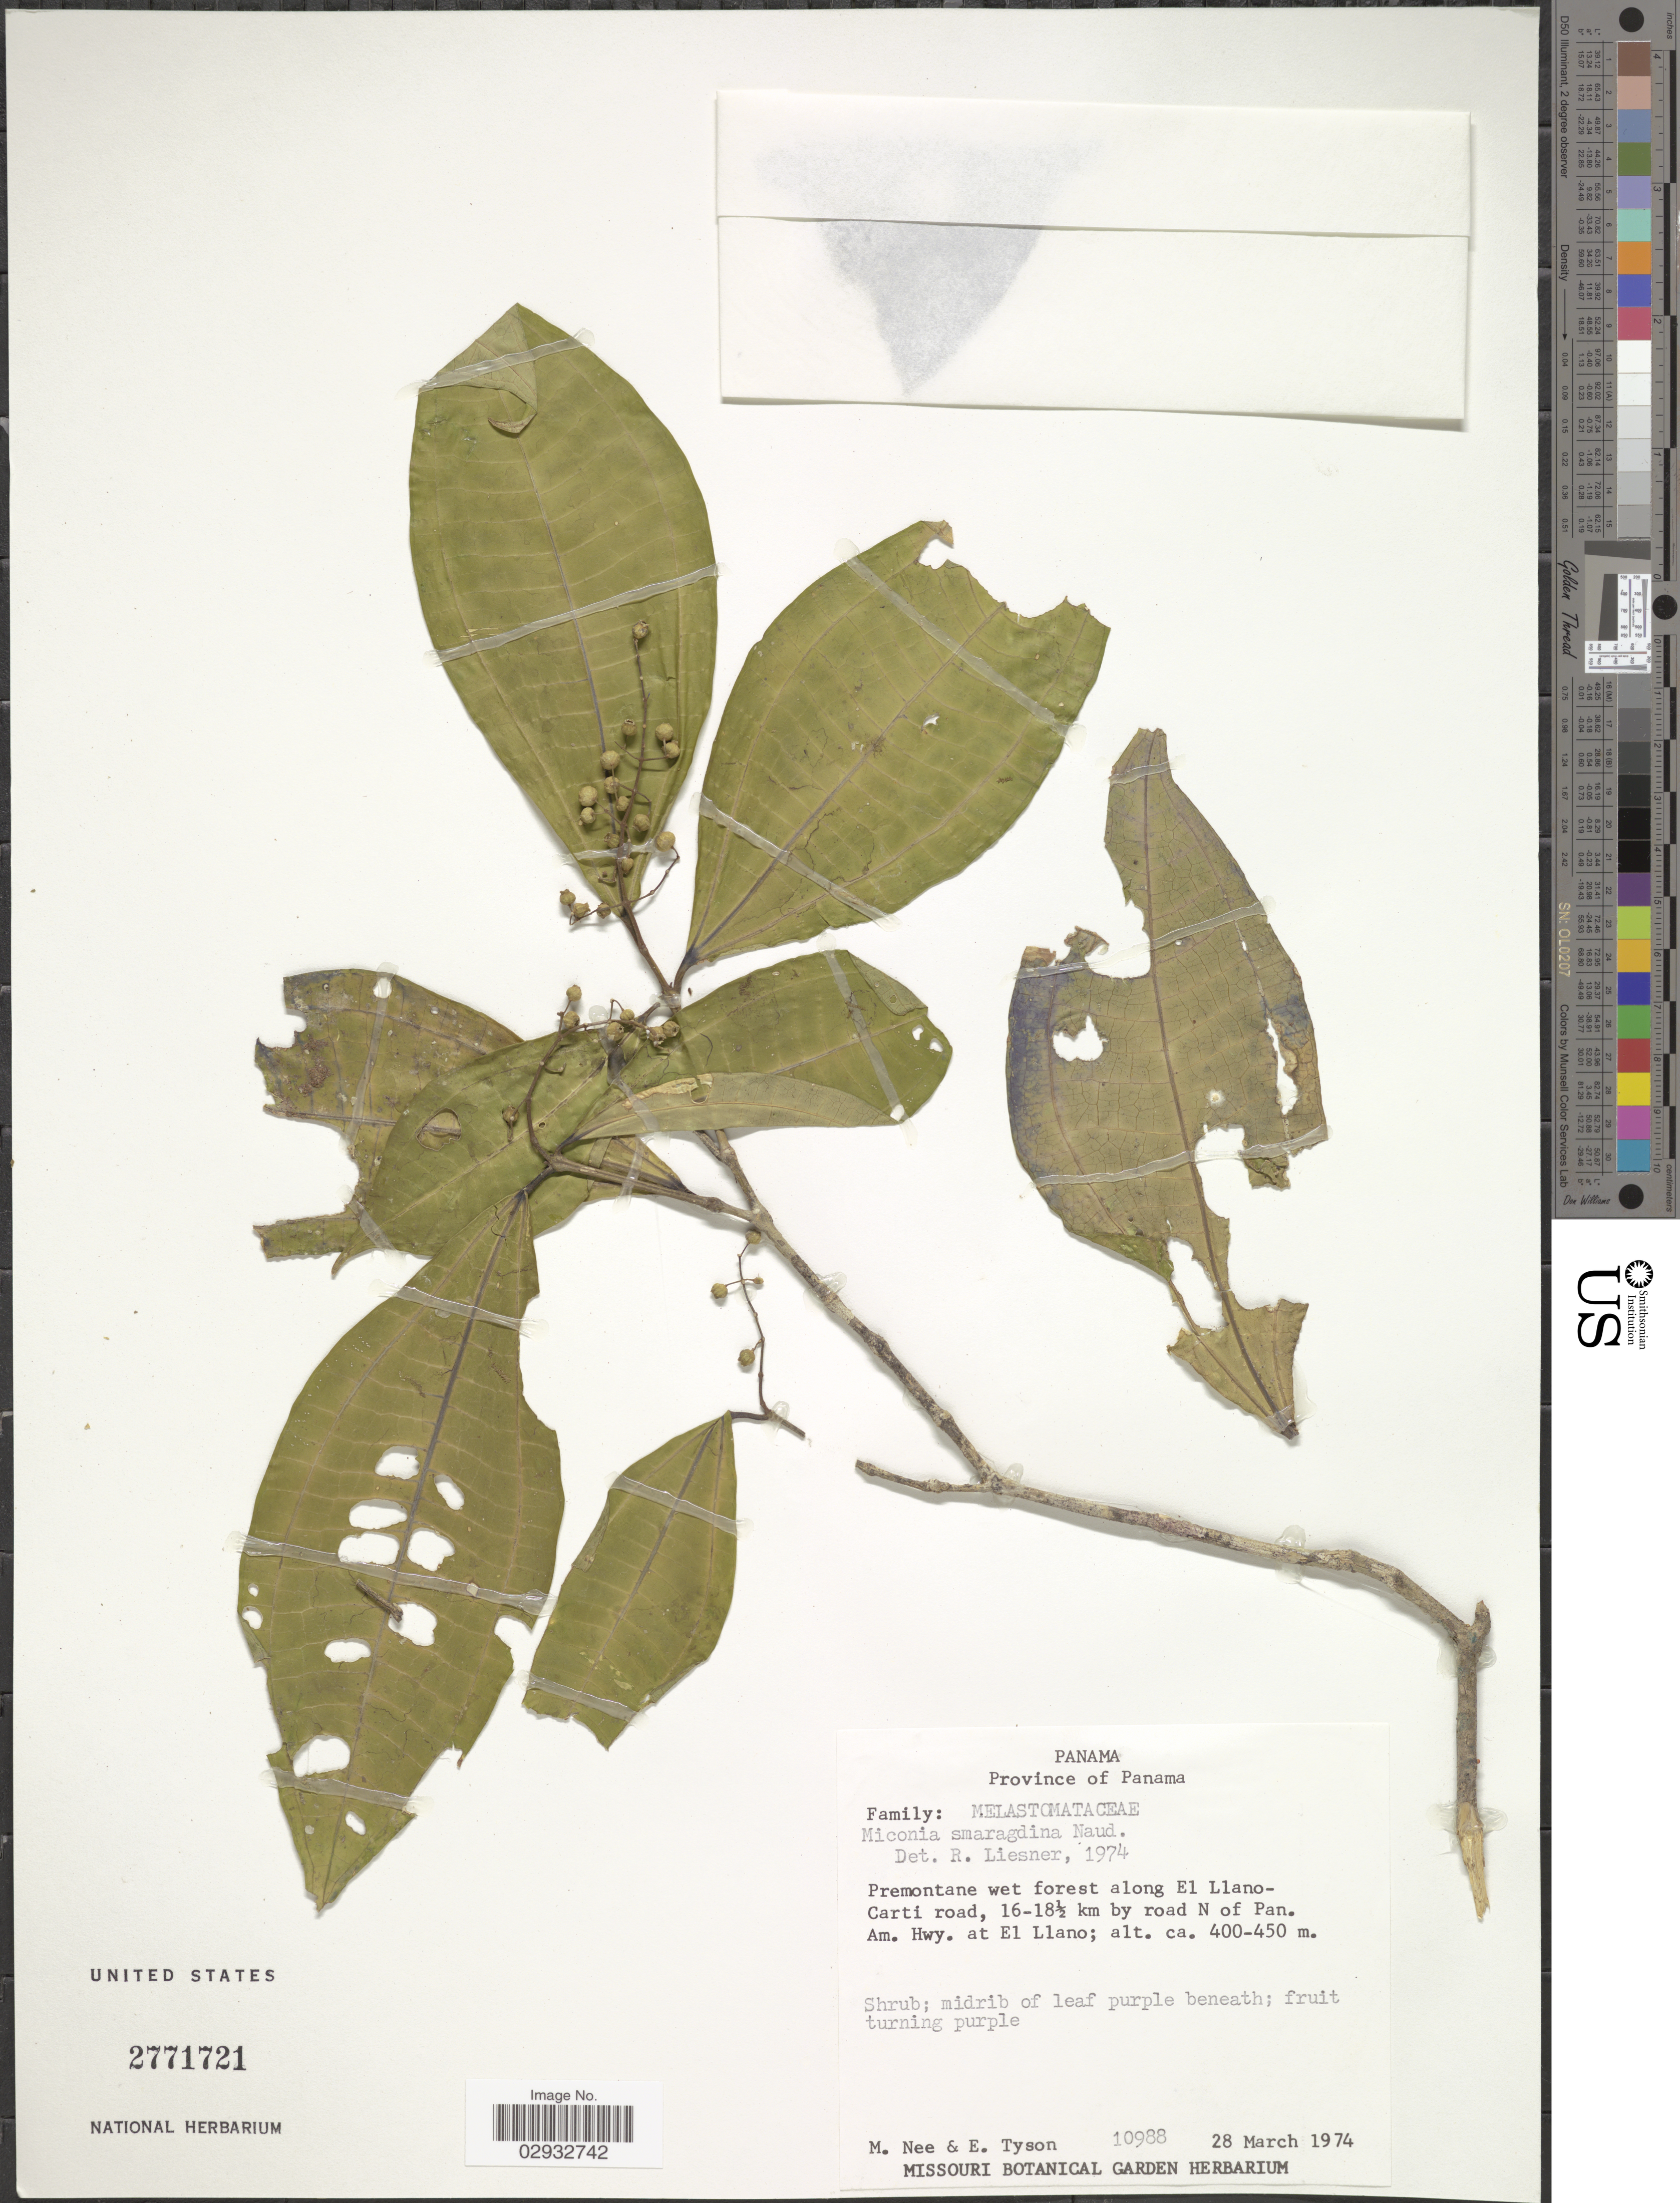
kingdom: Plantae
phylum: Tracheophyta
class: Magnoliopsida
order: Myrtales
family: Melastomataceae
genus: Miconia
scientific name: Miconia gracilis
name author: Triana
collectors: M. Nee & E. Tyson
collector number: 10988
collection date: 1974-03-28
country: Panama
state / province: Panamá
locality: Premontane wet forest along El Llano-Carti road, 16-18½ km road N of Pan. Am. Hwy. at El Llano.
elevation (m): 400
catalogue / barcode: US 2771721